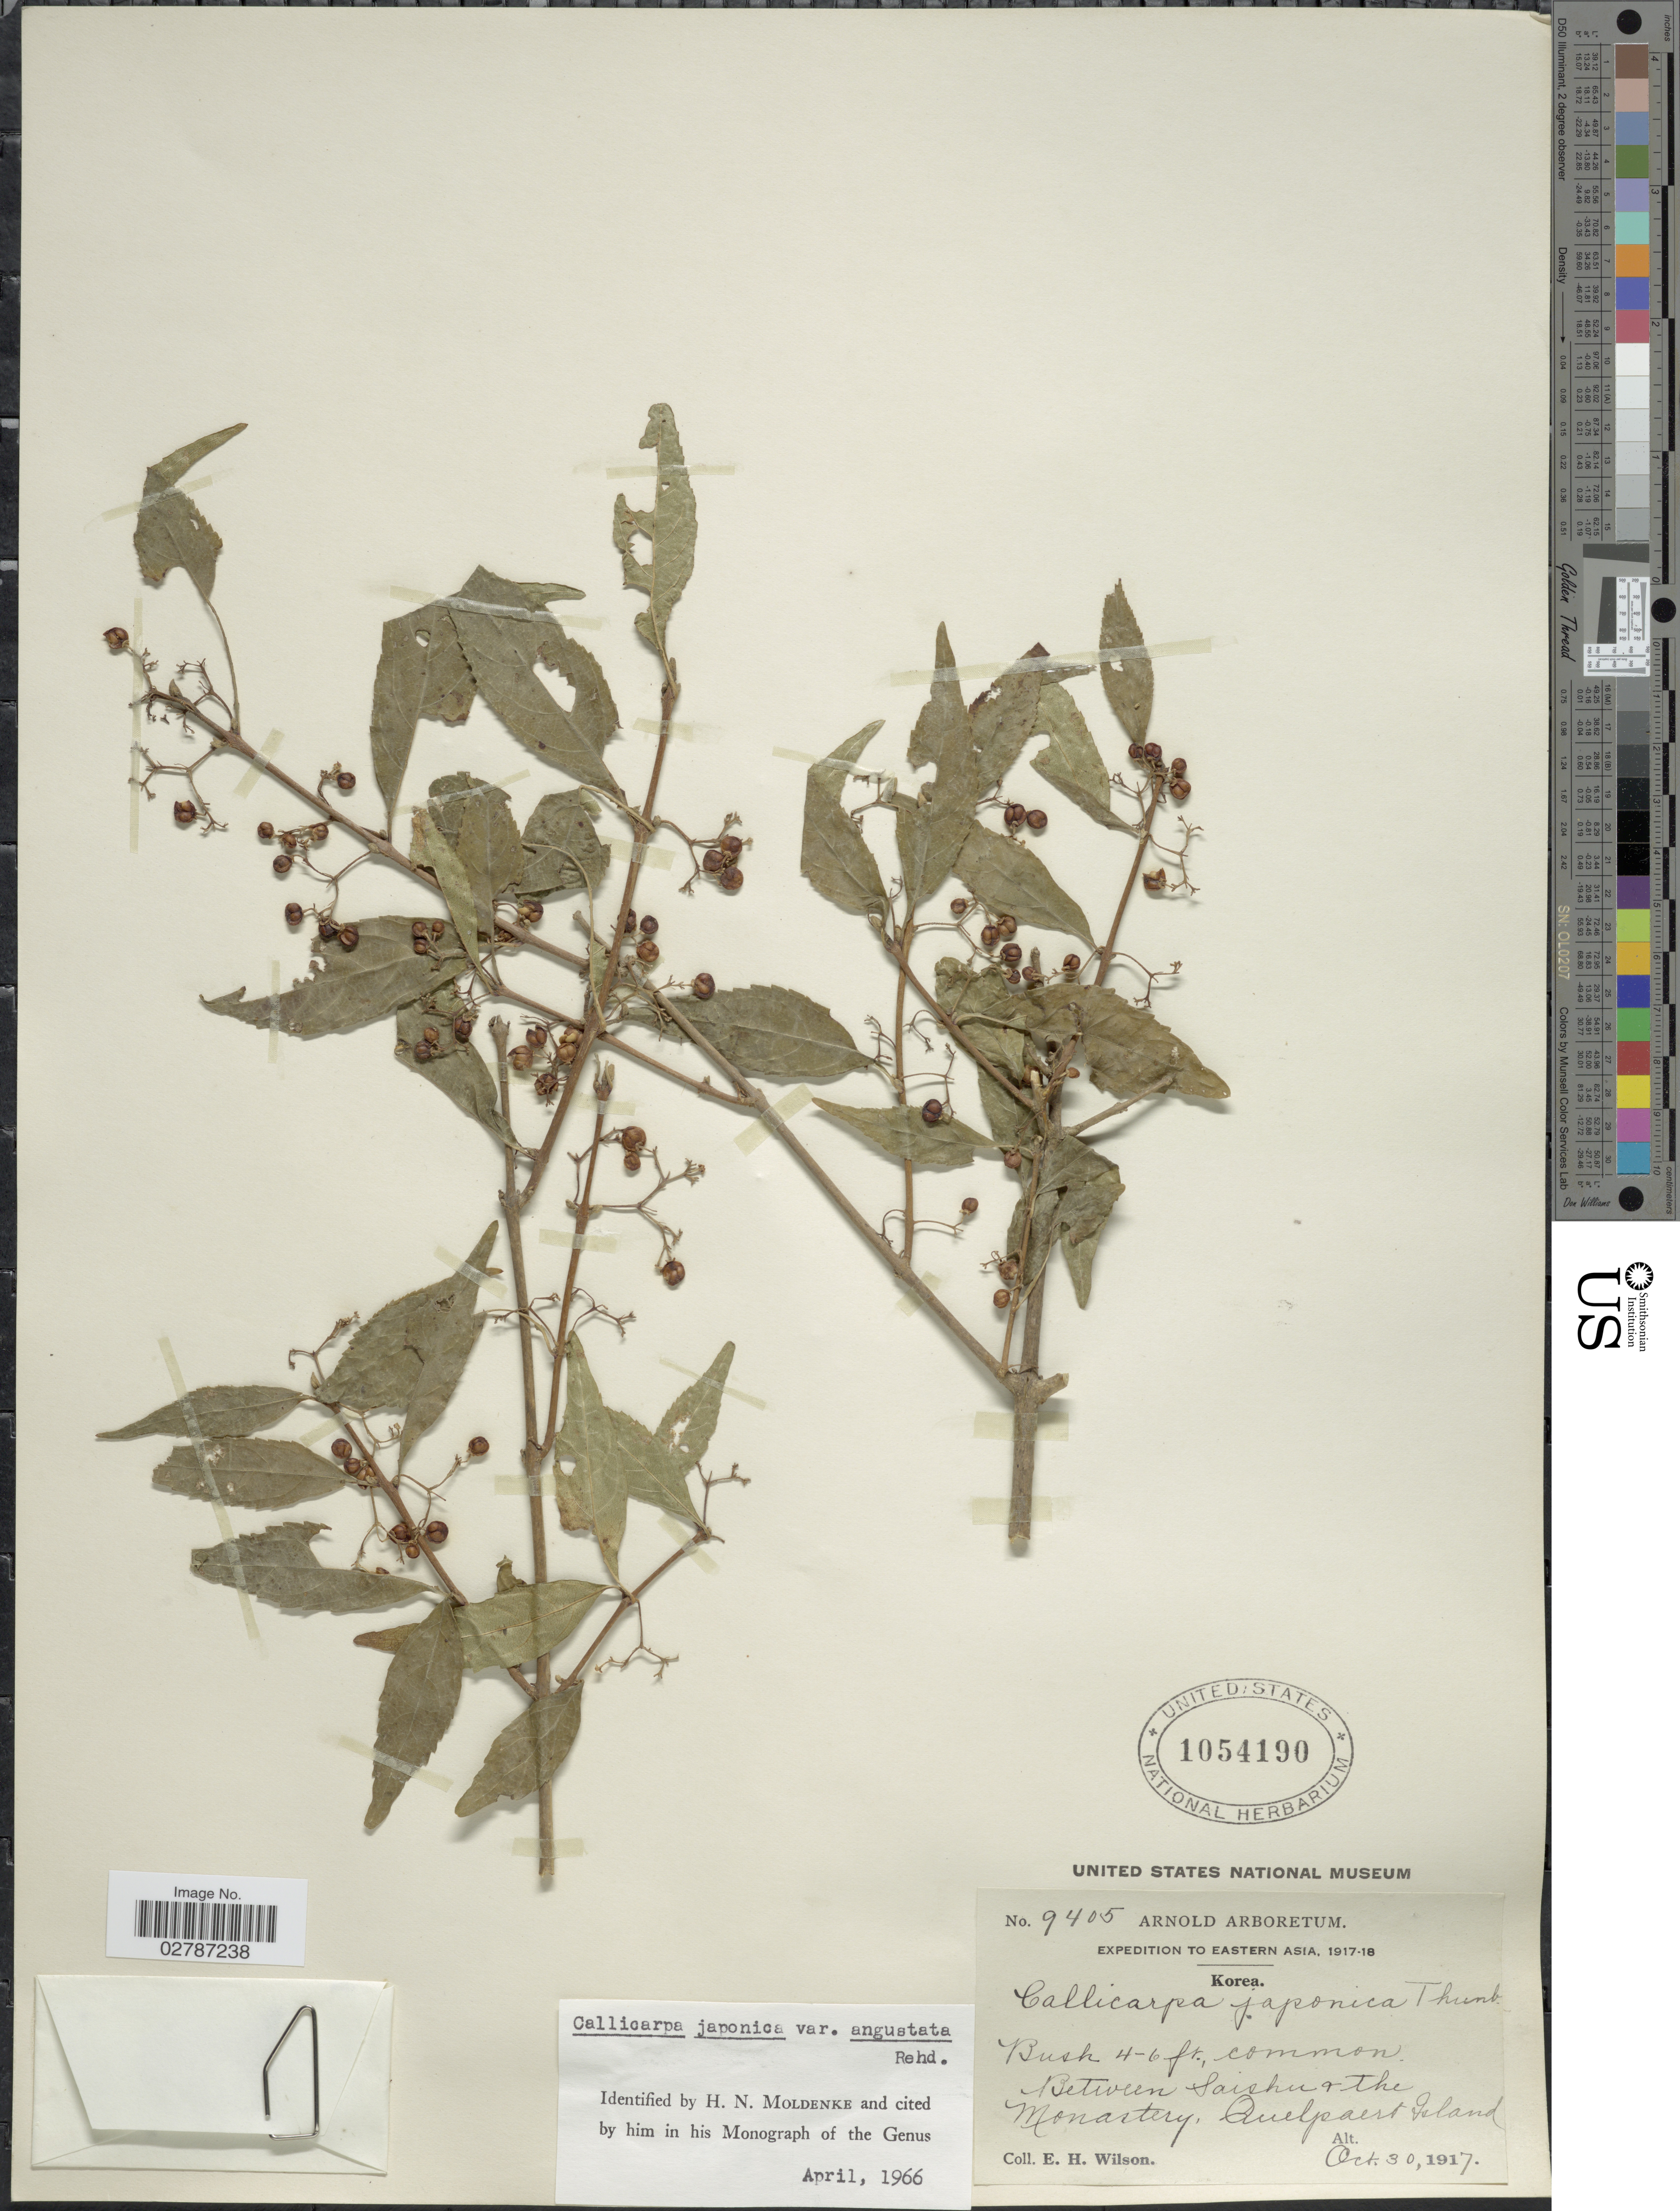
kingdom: Plantae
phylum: Tracheophyta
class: Magnoliopsida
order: Lamiales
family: Lamiaceae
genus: Callicarpa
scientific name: Callicarpa japonica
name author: Thunb.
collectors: E. Wilson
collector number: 9405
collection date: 1917-10-30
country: South Korea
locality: Eastern Asia. Between Saishu & the Monastery, Quelpaert Island.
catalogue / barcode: US 1054190